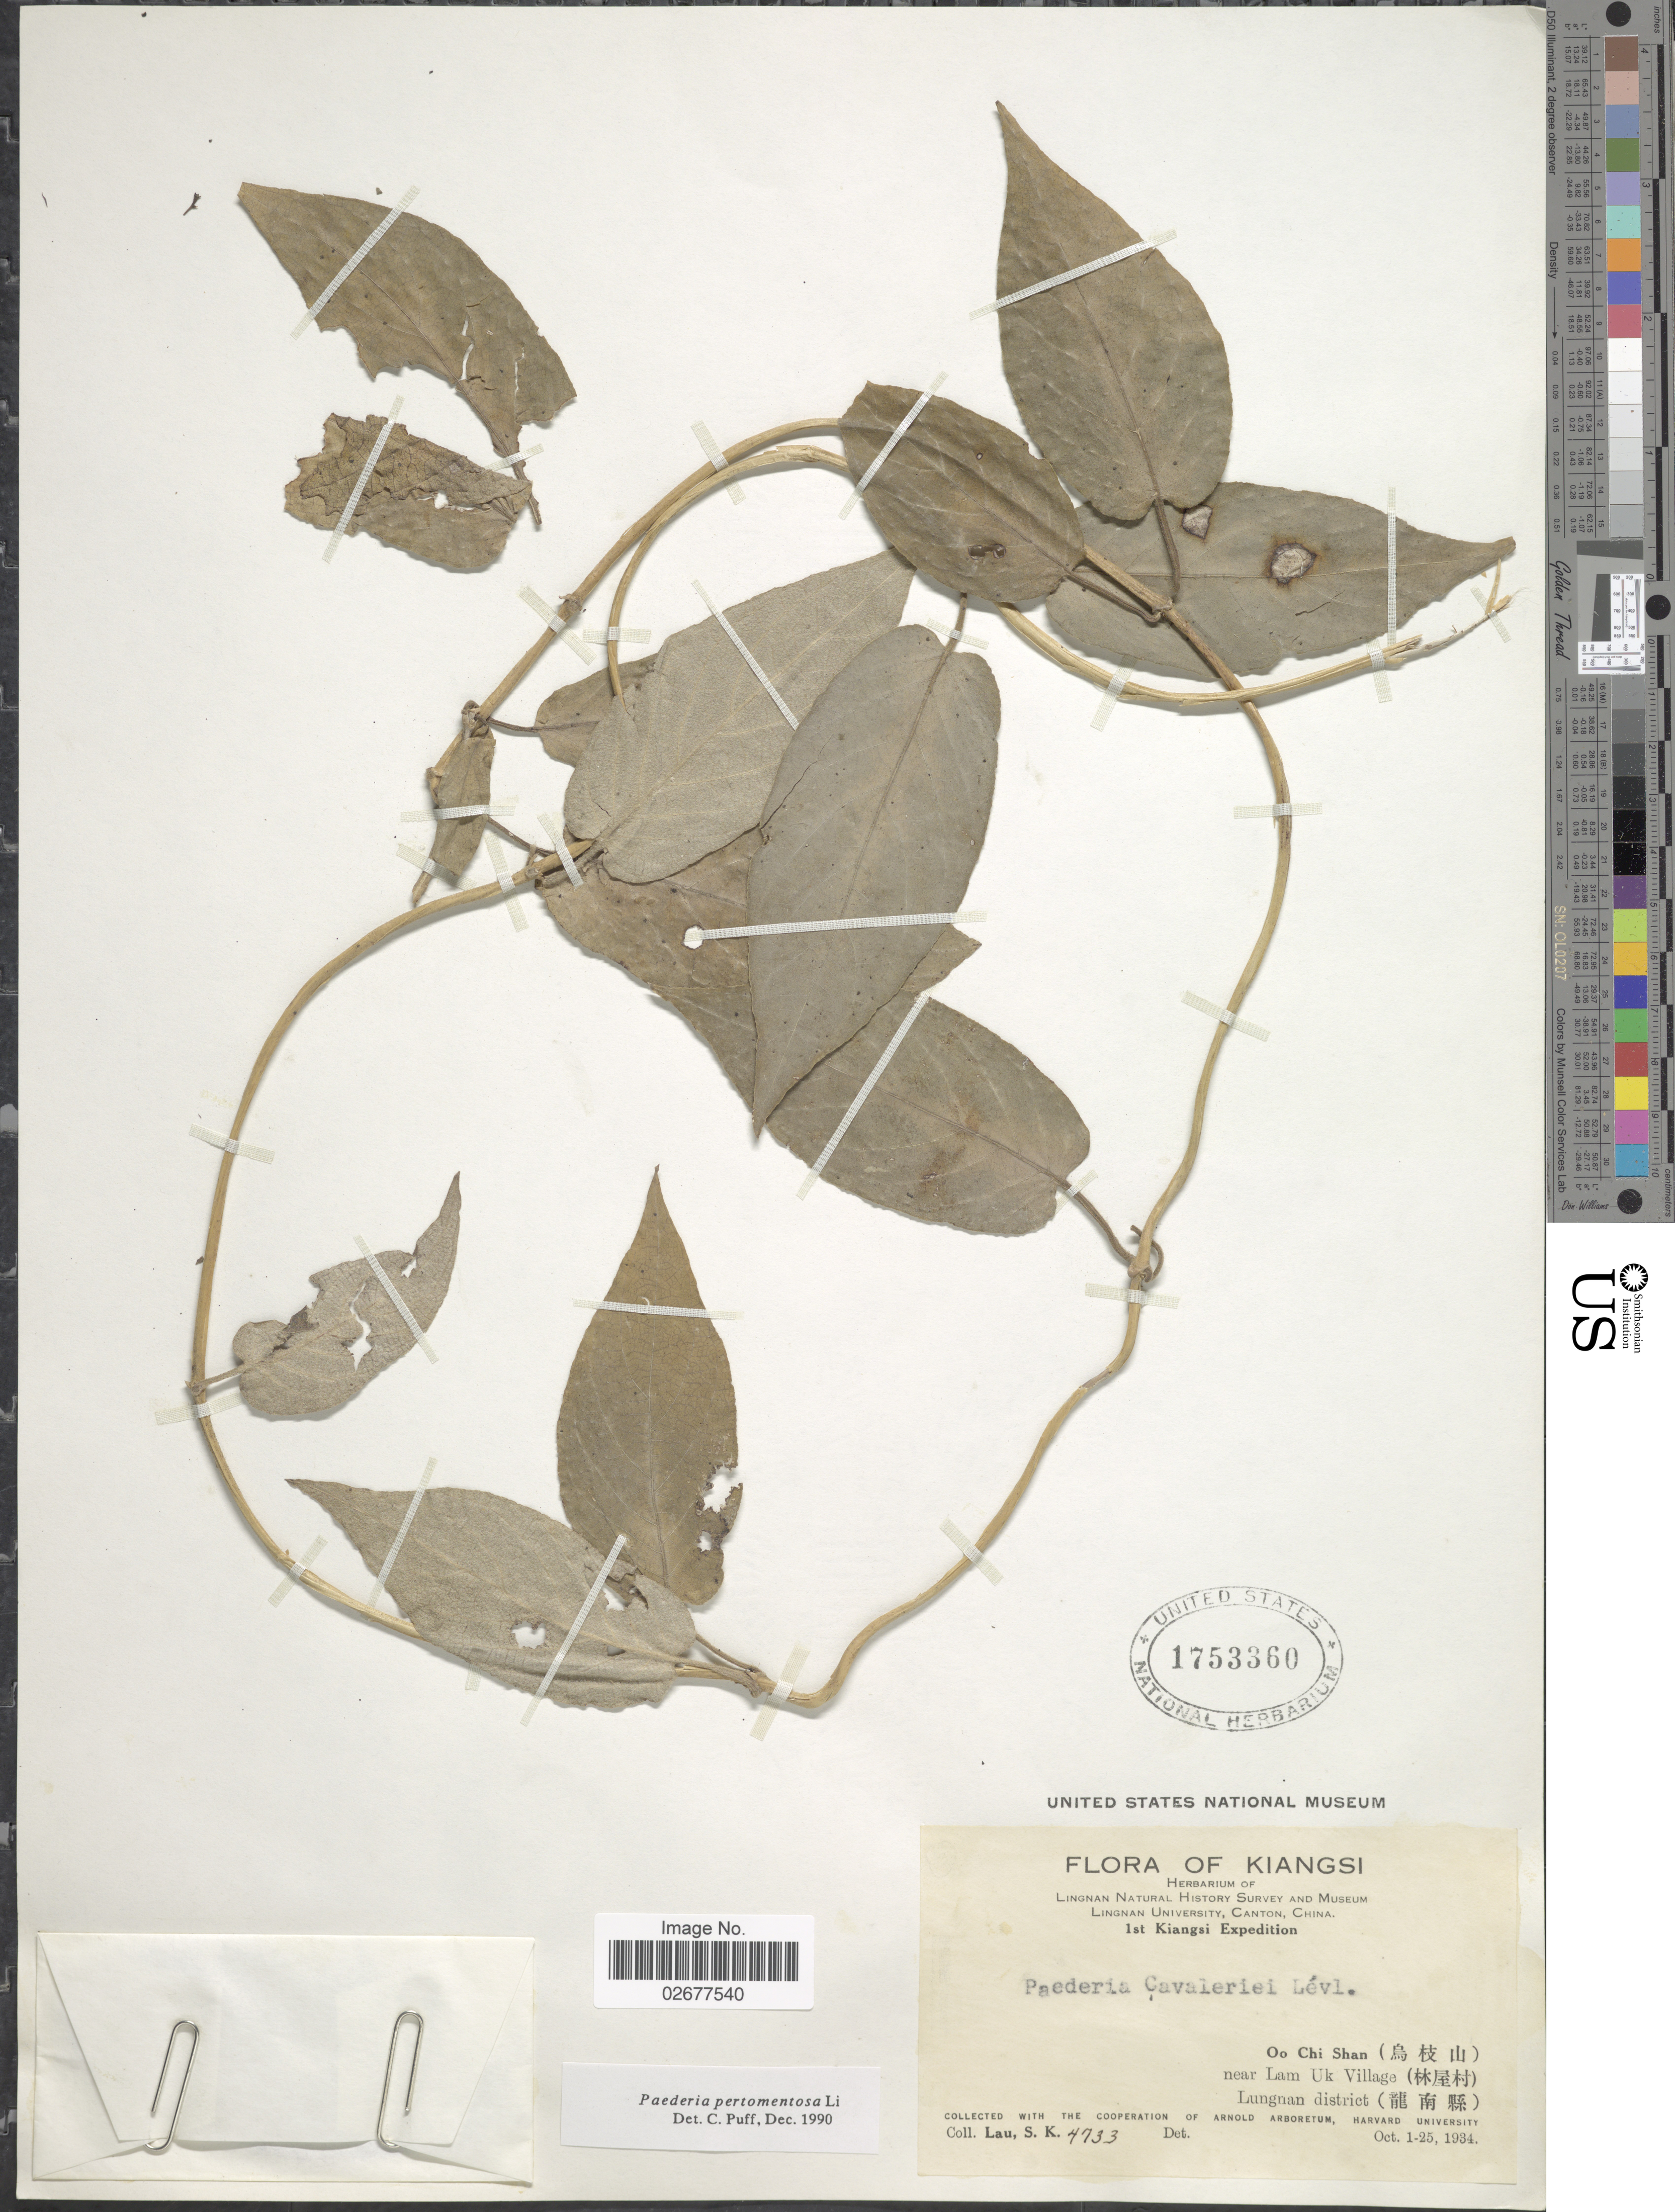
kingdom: Plantae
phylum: Tracheophyta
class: Magnoliopsida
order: Gentianales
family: Rubiaceae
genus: Paederia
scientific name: Paederia pertomentosa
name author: Merr. ex H.L. Li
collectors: S. K. Lau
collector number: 4733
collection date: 1934-10-01/1934-10-25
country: China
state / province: Jiangxi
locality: Kiangsi. Oo Chi Shan near Lam Uk Village. Lungnan district.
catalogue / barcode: US 1753360